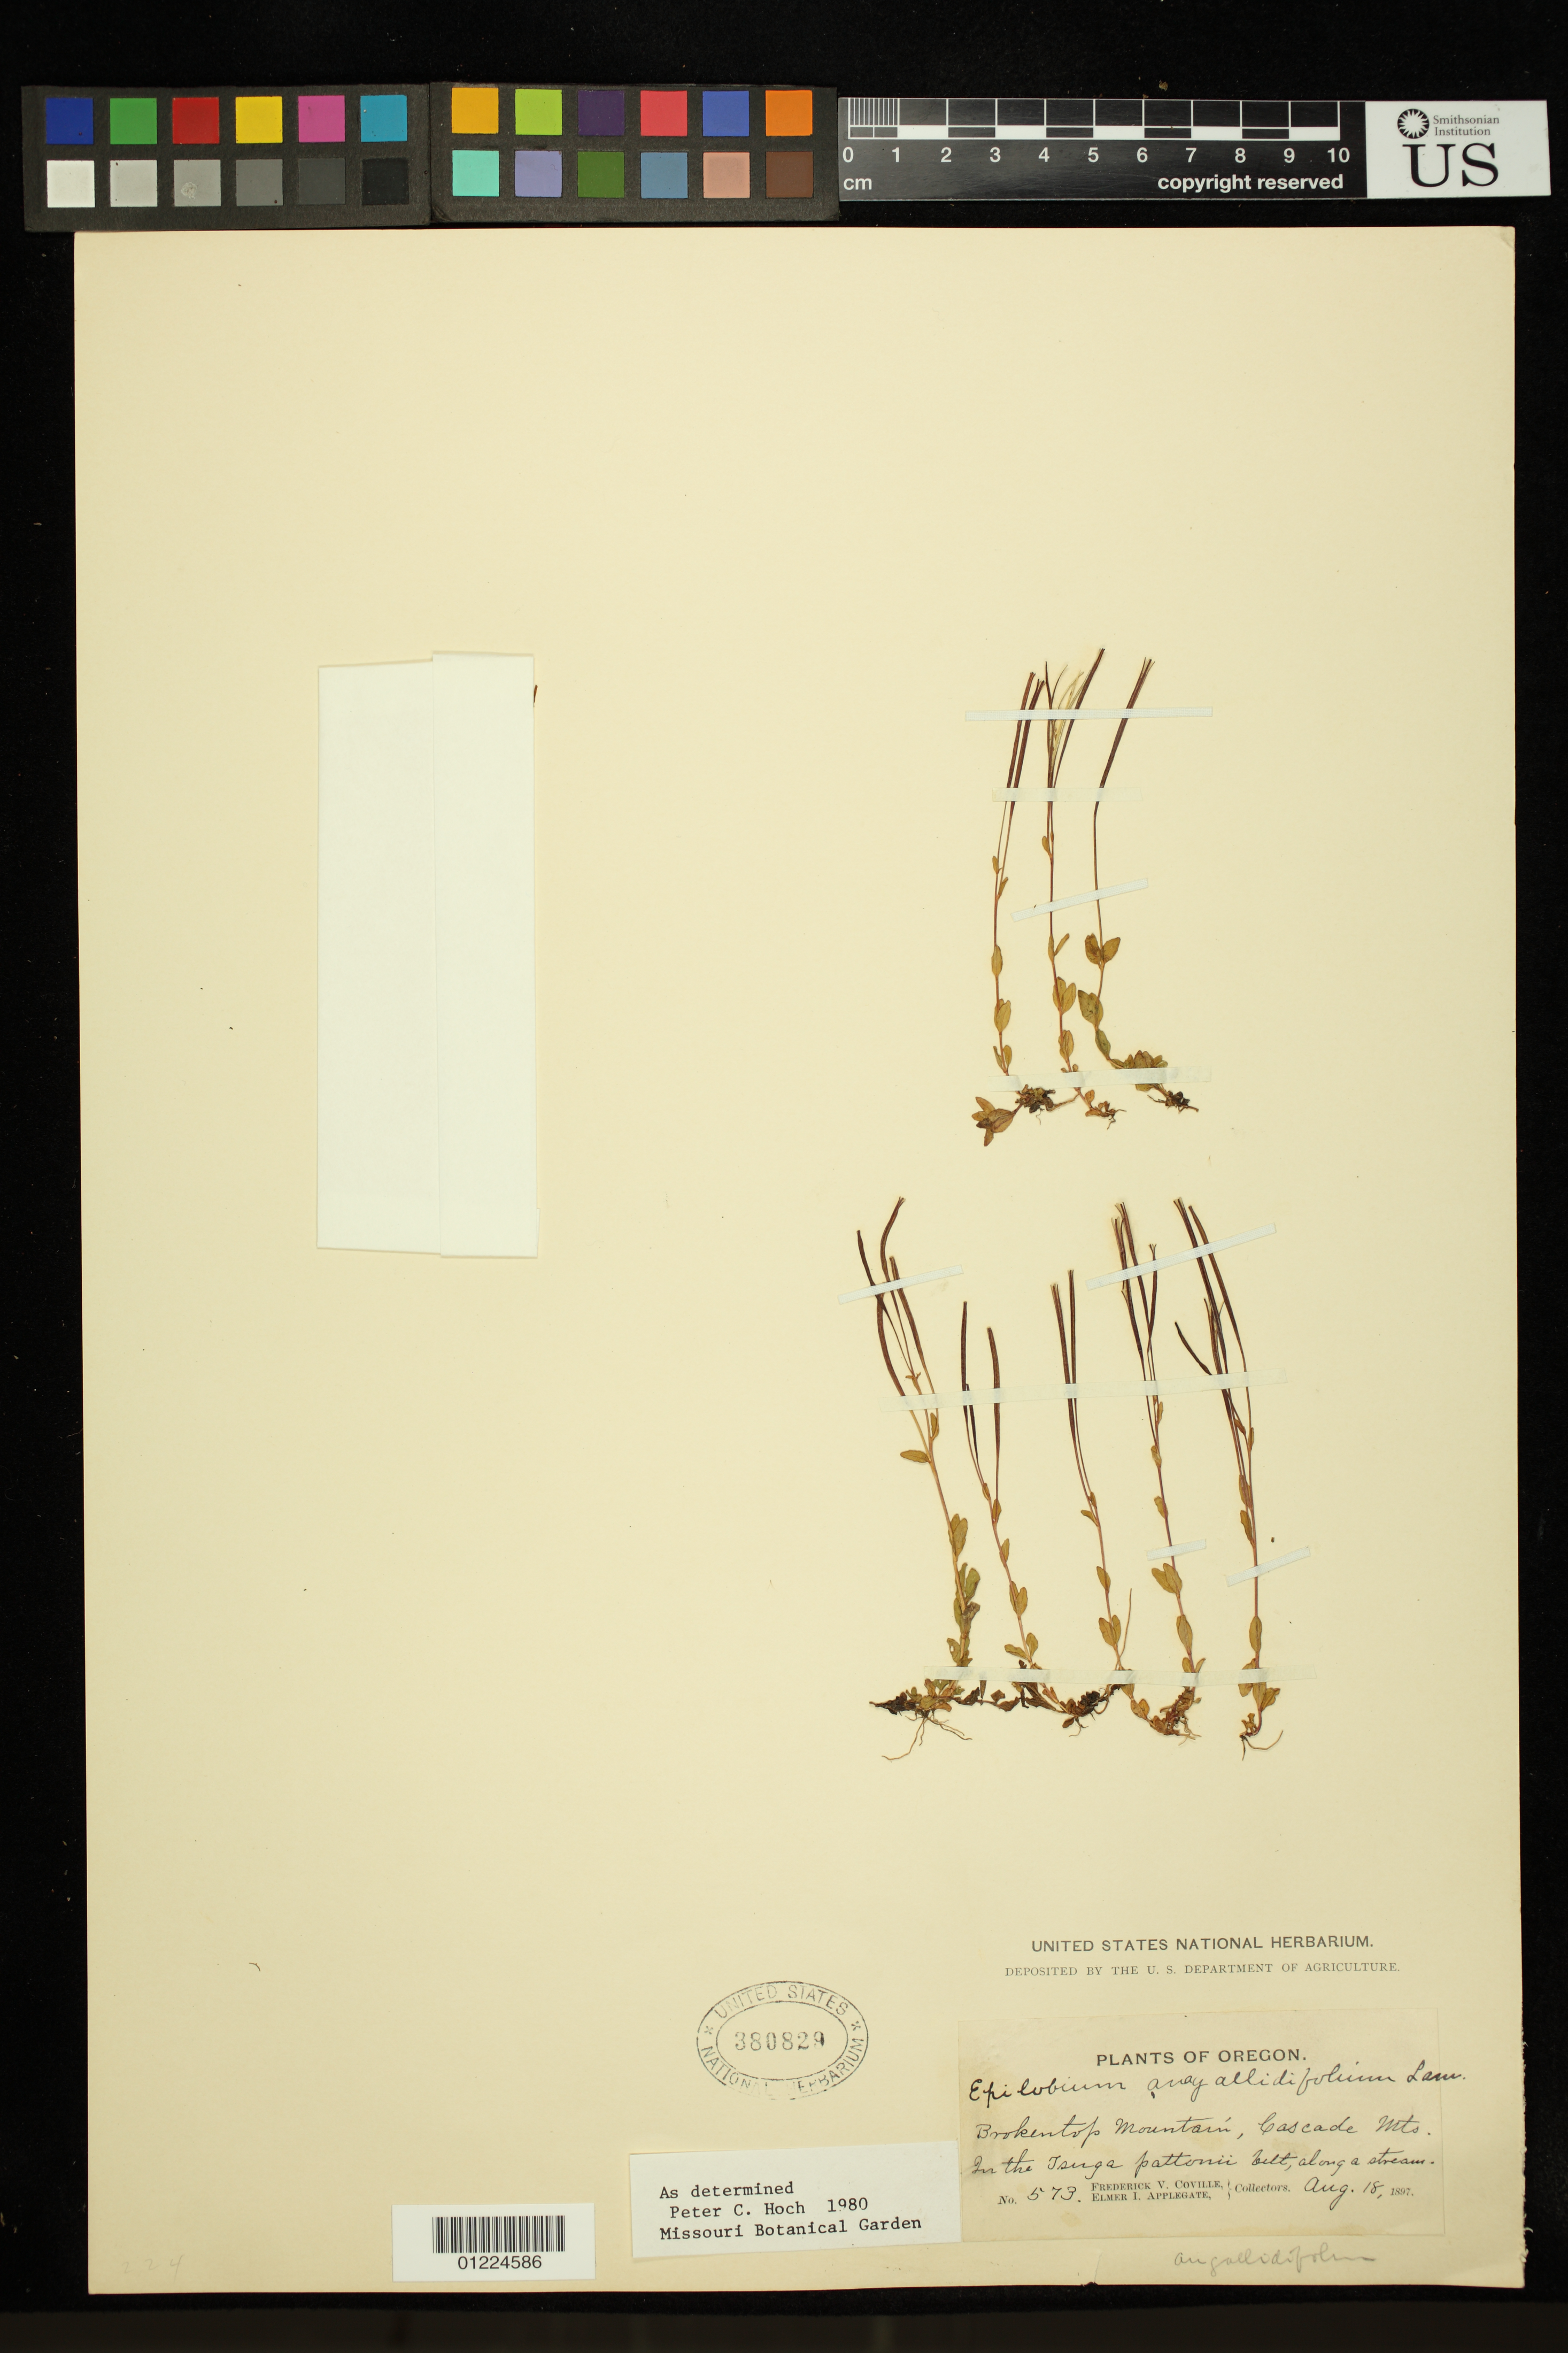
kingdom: Plantae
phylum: Tracheophyta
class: Magnoliopsida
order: Myrtales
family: Onagraceae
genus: Epilobium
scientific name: Epilobium anagallidifolium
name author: Lam.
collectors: F. V. Coville & E. I. Applegate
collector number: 573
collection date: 1897-08-18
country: United States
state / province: Oregon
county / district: Deschutes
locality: Broken Top Mountain, Cascade Mts.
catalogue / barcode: US 380829